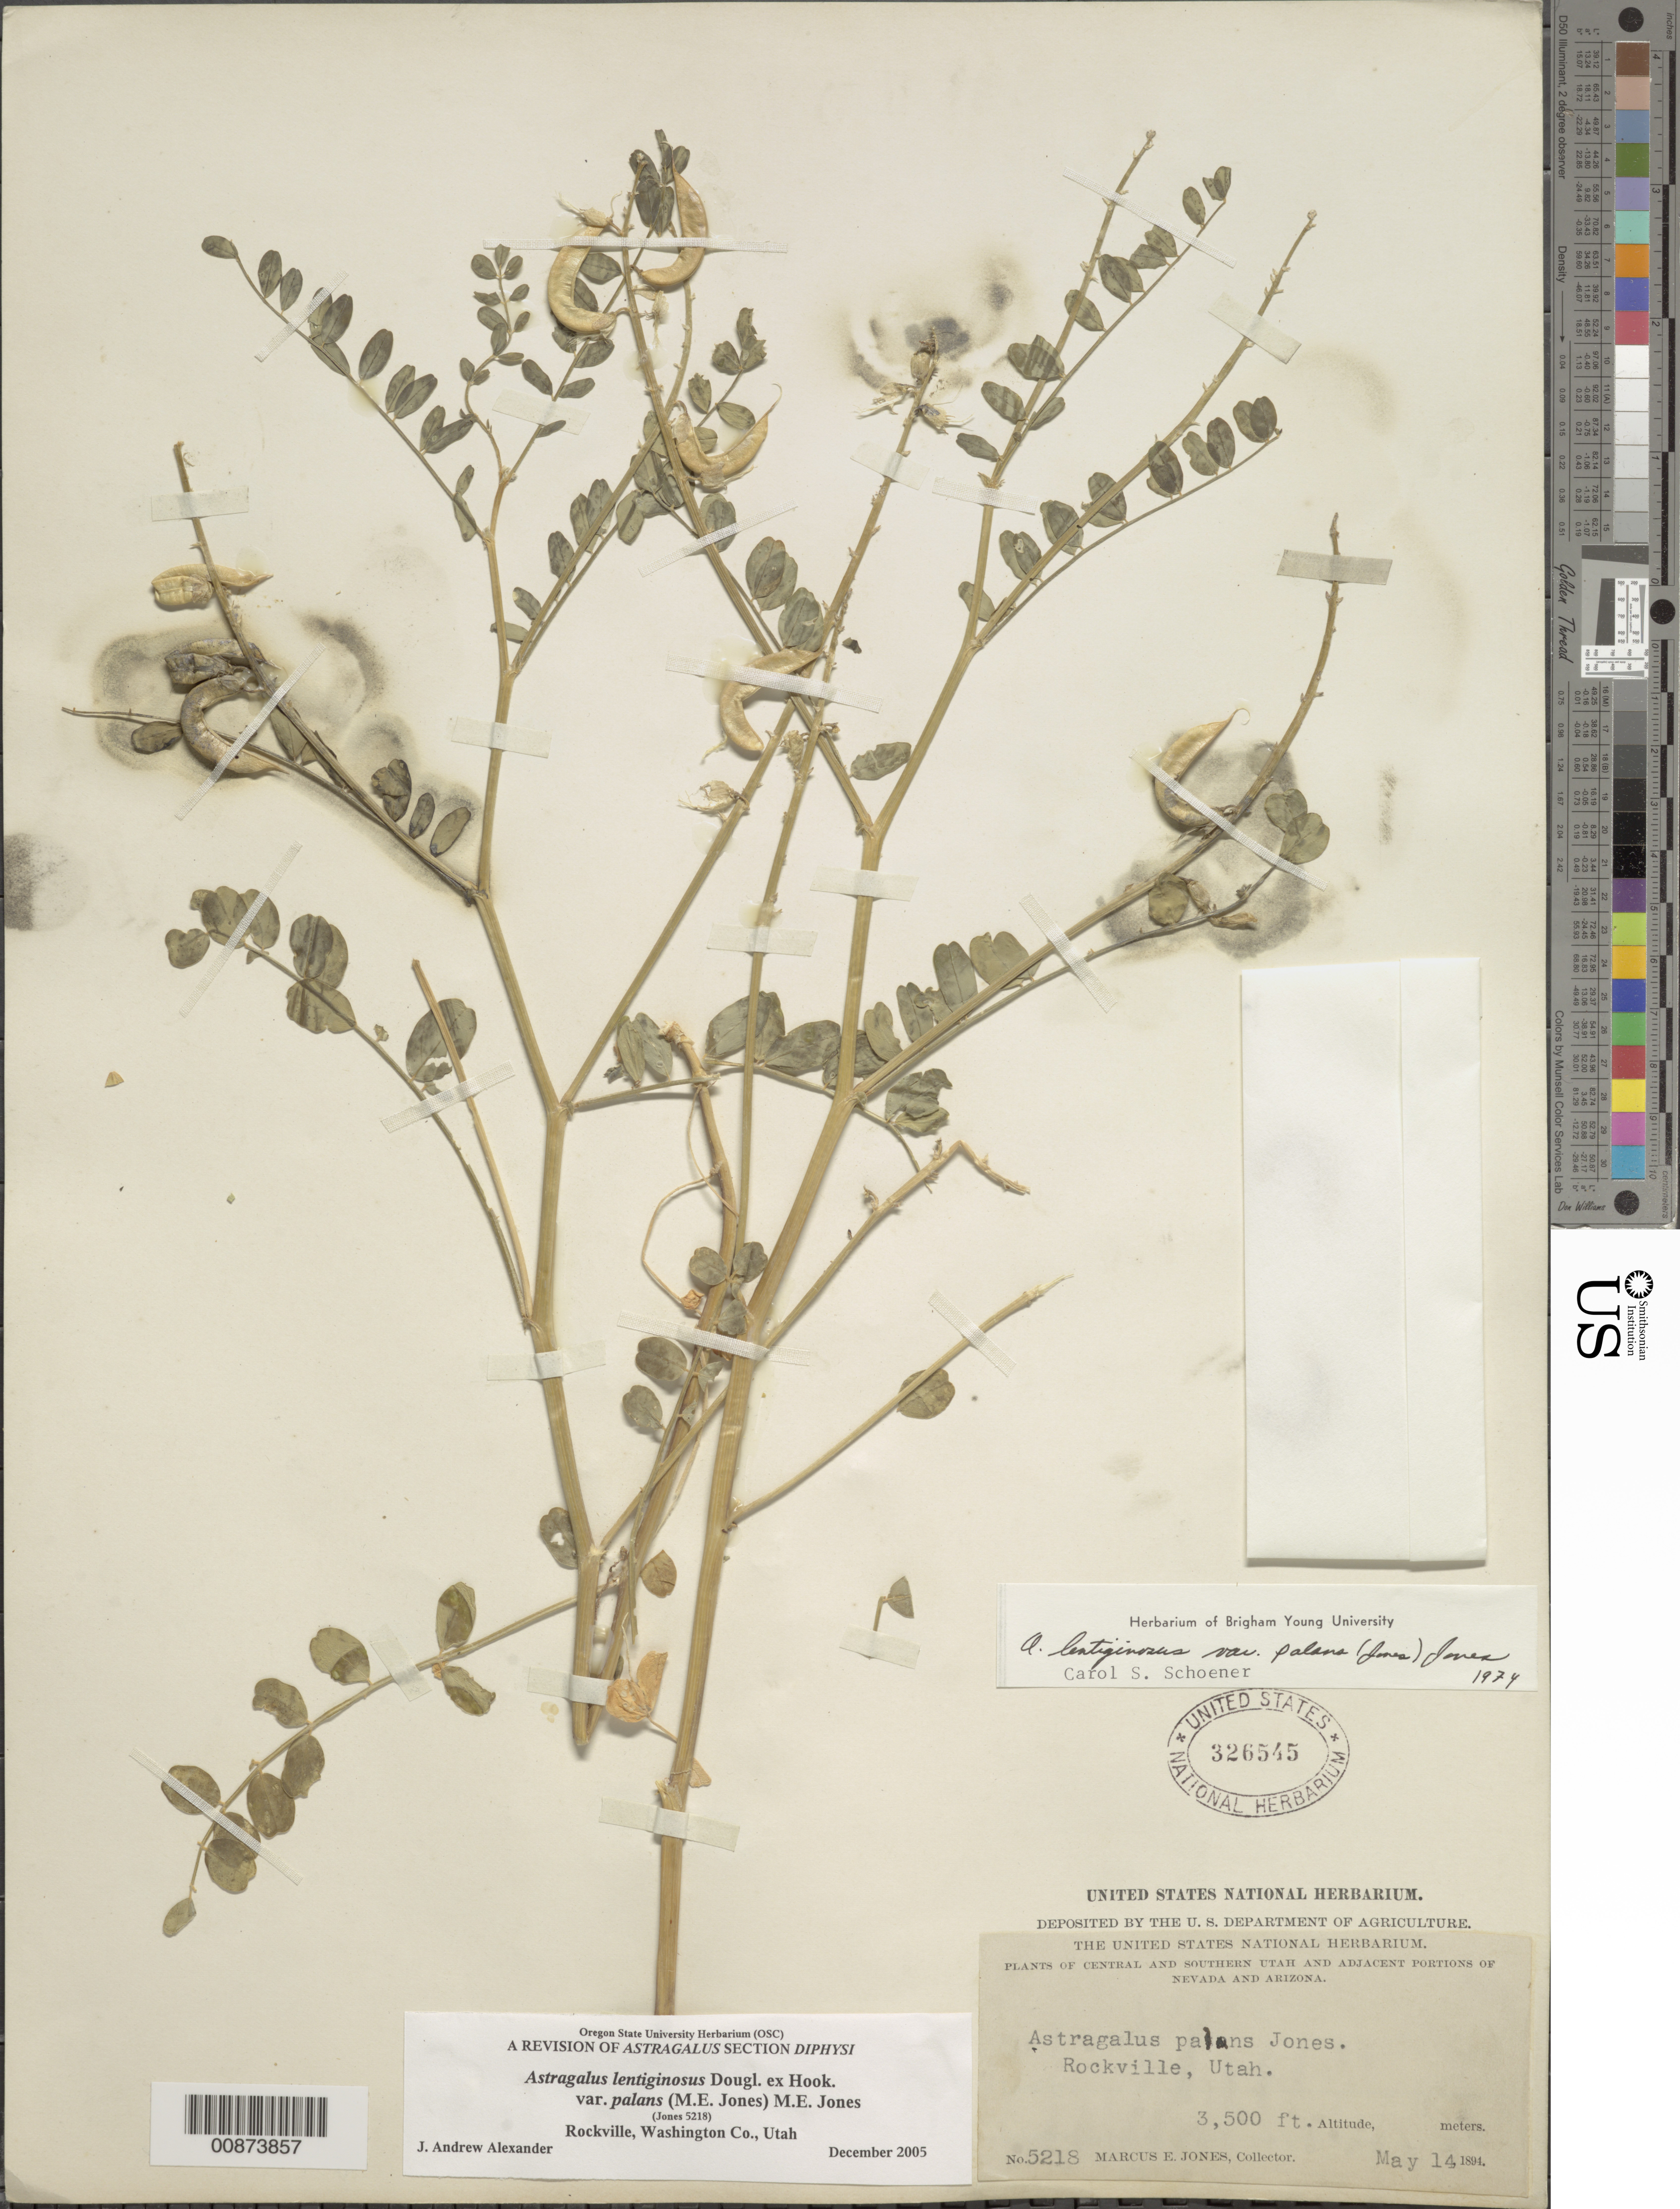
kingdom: Plantae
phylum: Tracheophyta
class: Magnoliopsida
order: Fabales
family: Fabaceae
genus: Astragalus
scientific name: Astragalus lentiginosus var. palans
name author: (M.E. Jones) M.E. Jones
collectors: M. E. Jones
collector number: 5218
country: United States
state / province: Utah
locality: Rockville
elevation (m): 1067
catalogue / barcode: US 326545